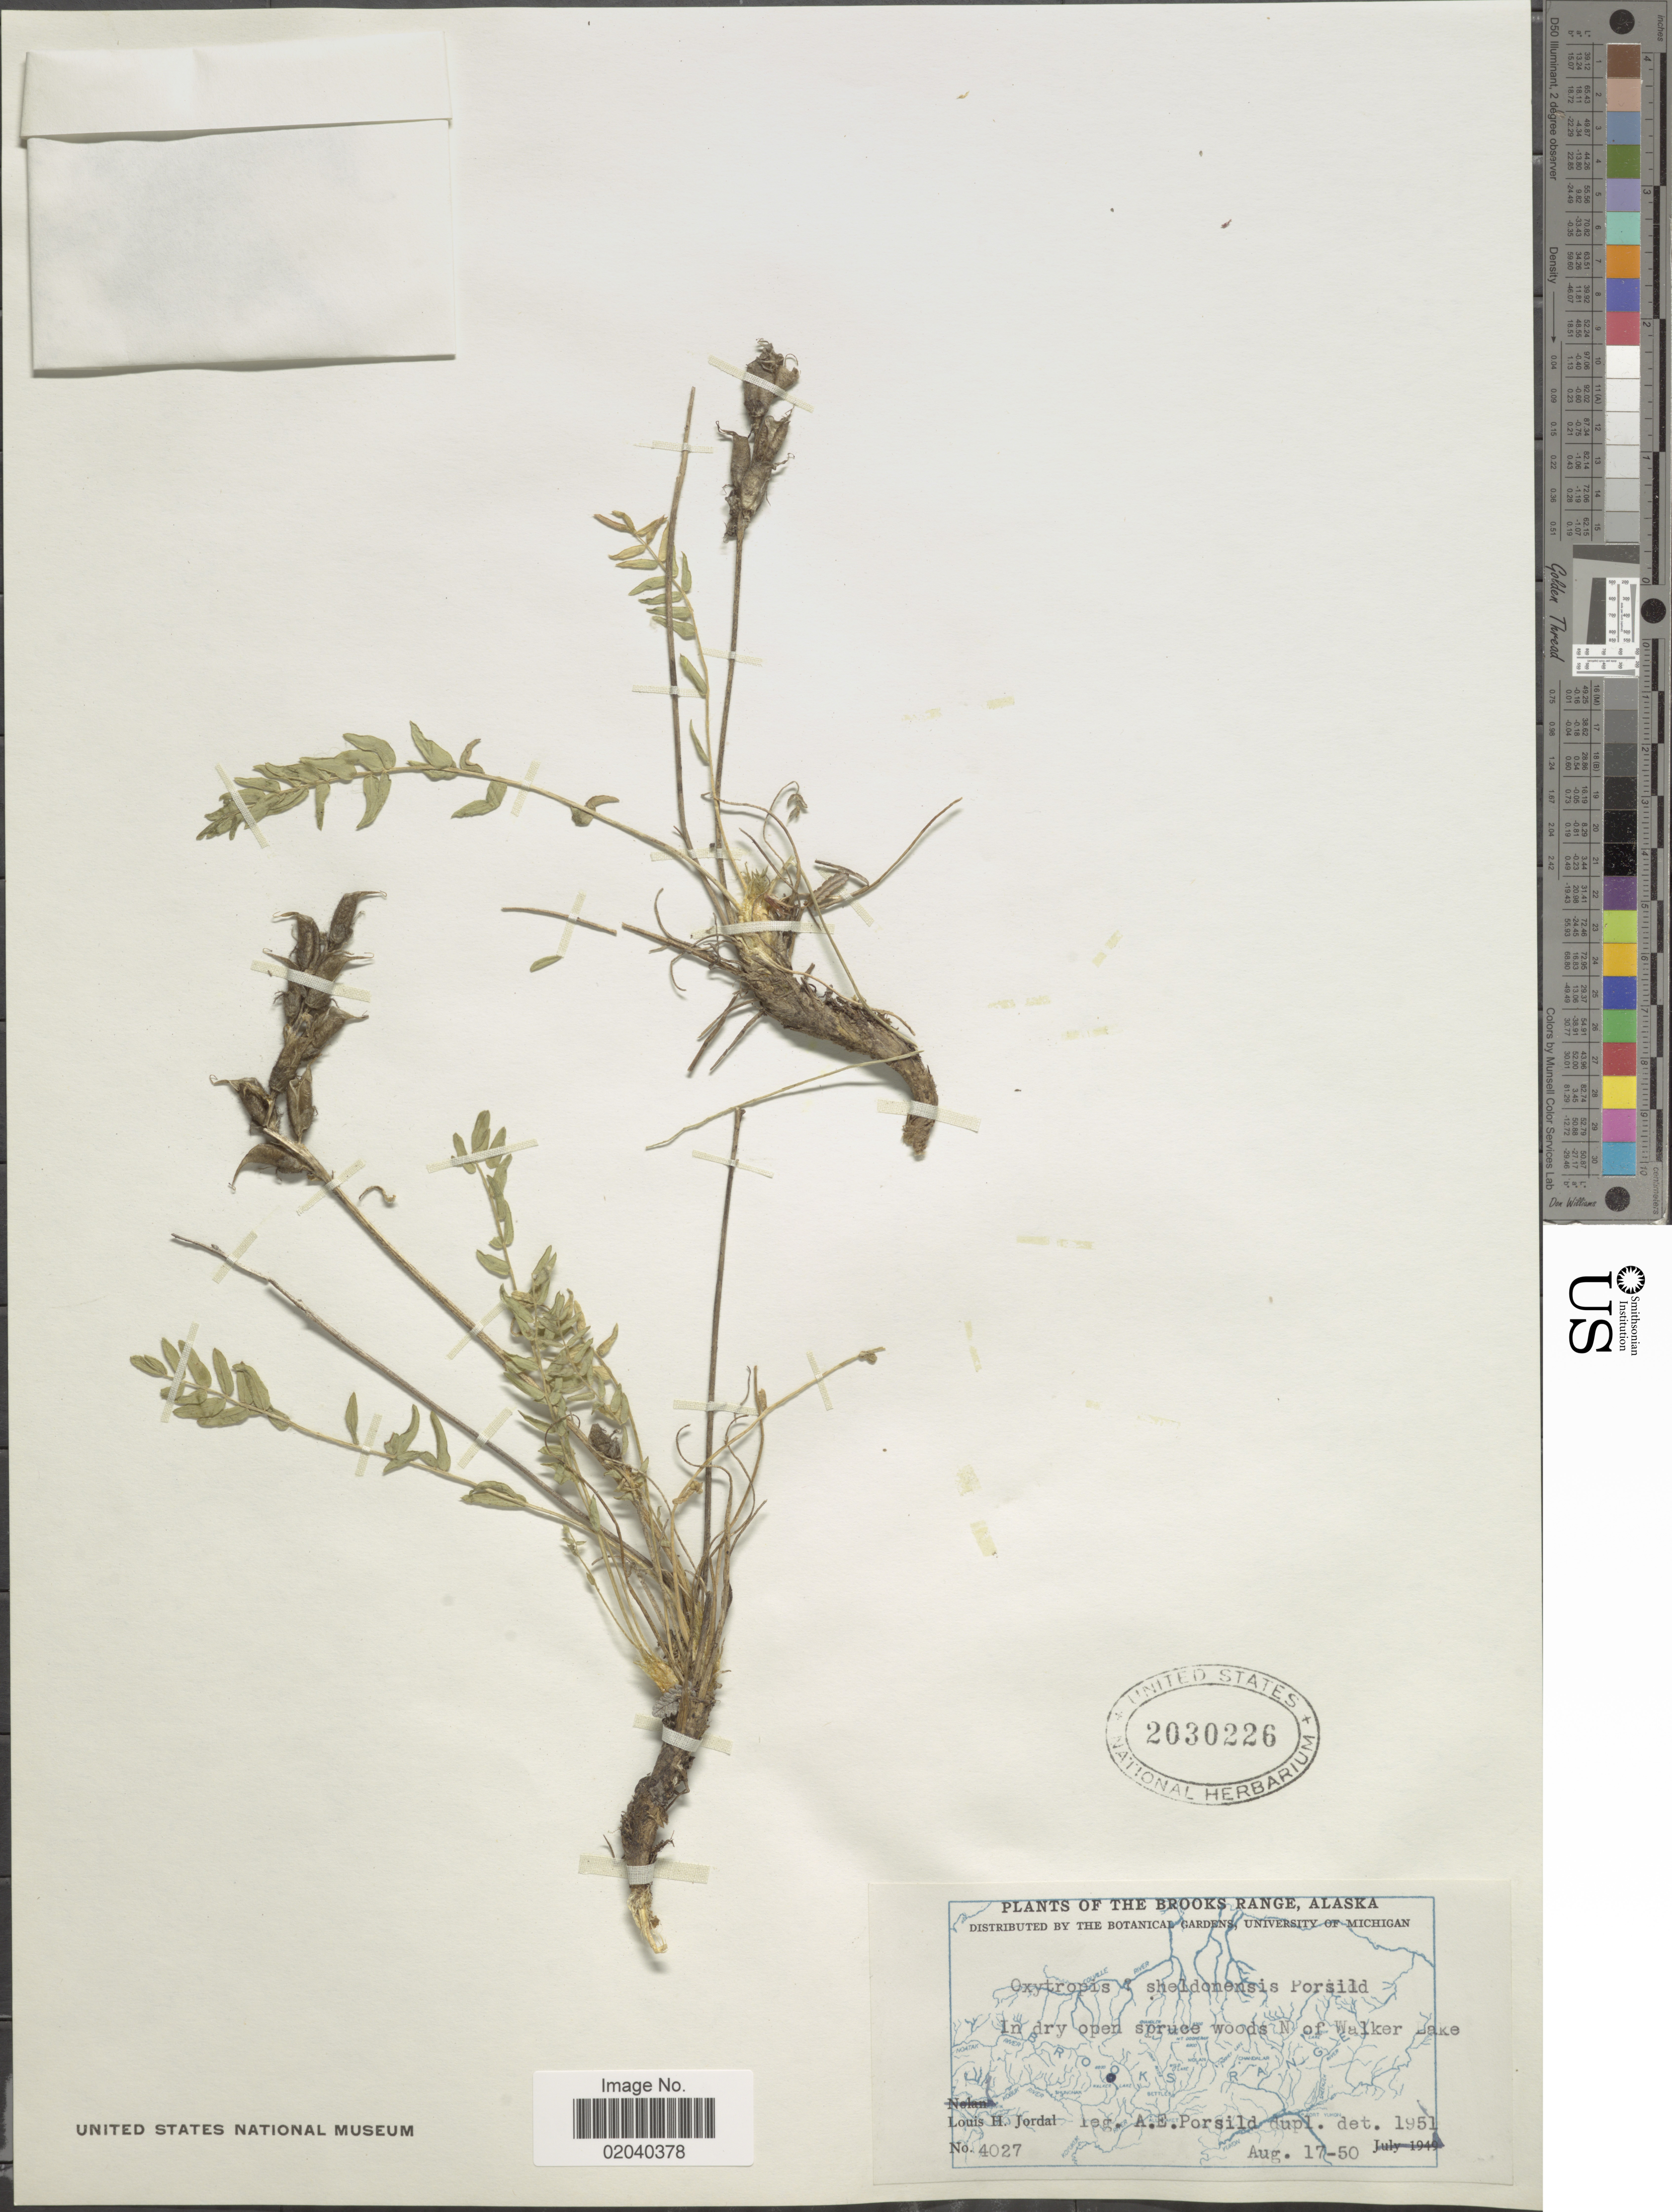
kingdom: Plantae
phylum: Tracheophyta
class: Magnoliopsida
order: Fabales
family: Fabaceae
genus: Oxytropis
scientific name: Oxytropis sheldonensis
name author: A.E. Porsild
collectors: L. Jordal & A. E. Porsild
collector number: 4027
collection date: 1950-08-17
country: United States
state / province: Alaska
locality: Brooks Range. In dry open spruce woods N of Walker lake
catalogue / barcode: US 2030226